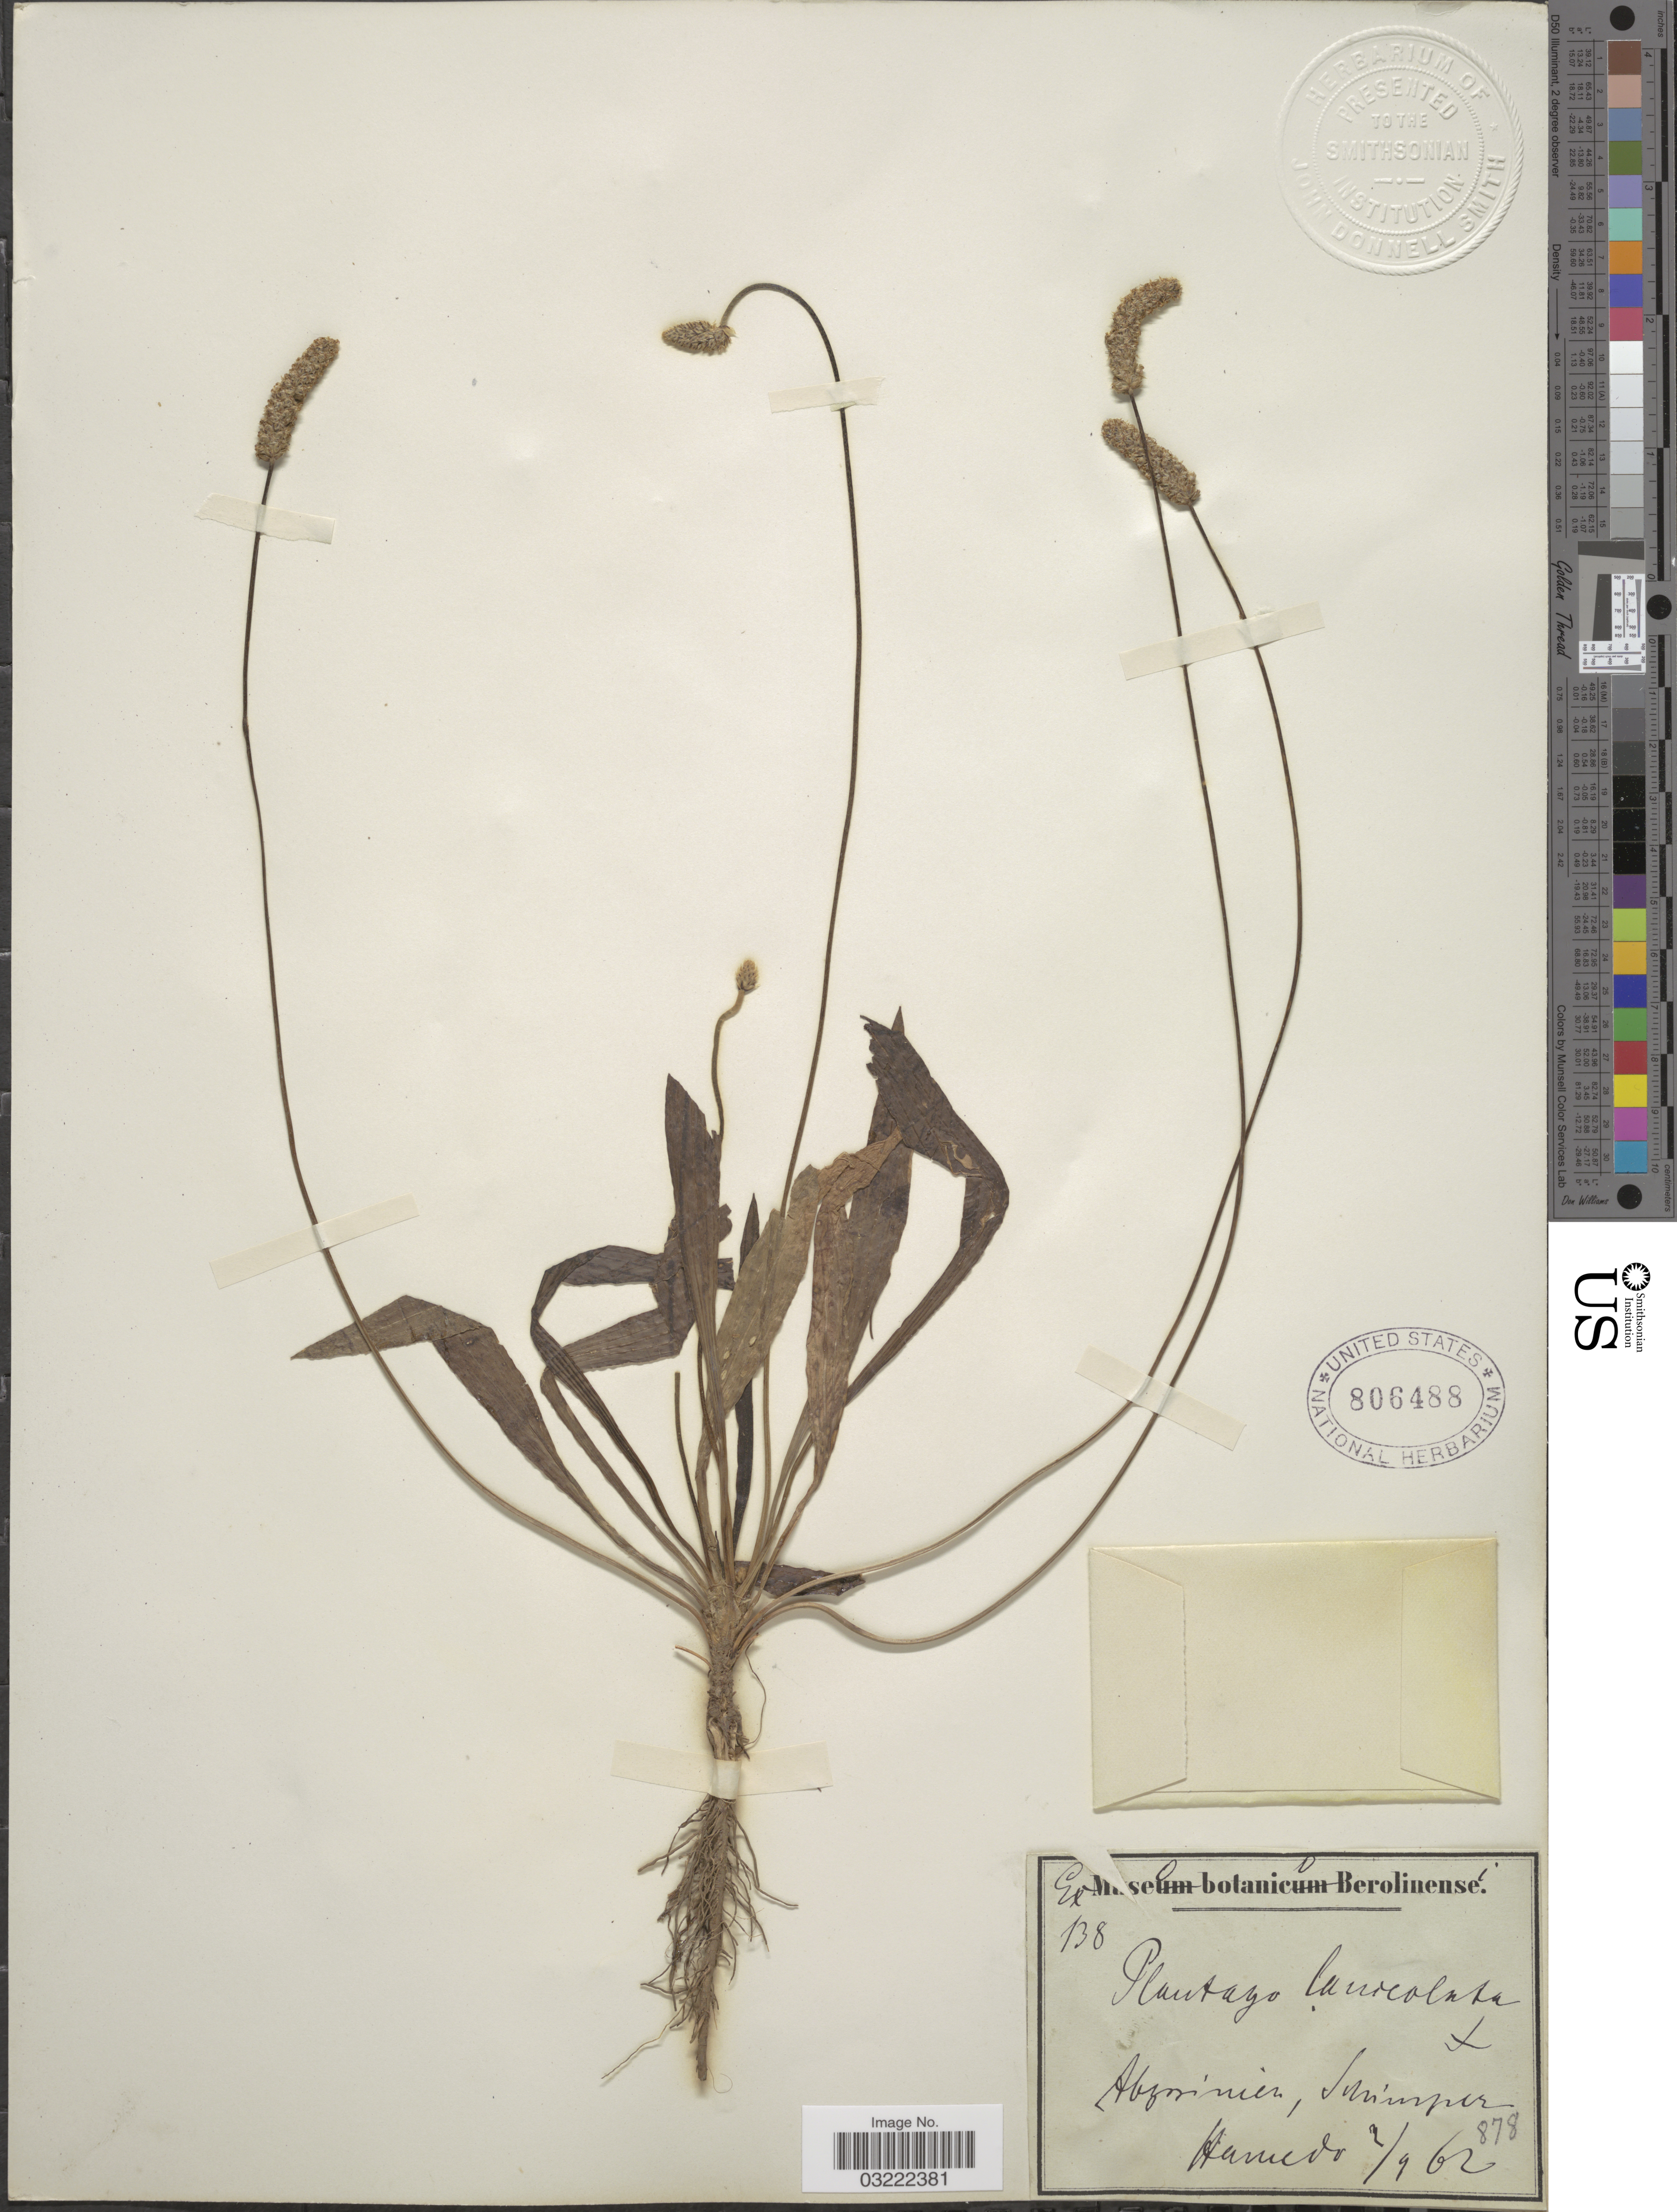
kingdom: Plantae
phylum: Tracheophyta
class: Magnoliopsida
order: Lamiales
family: Plantaginaceae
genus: Plantago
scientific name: Plantago lanceolata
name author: L.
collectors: -. Schimper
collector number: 138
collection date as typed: Transcribed d/m/y: 2/9/62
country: Ethiopia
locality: Abyssinien, Hamedo [interpreted].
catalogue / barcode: US 806488